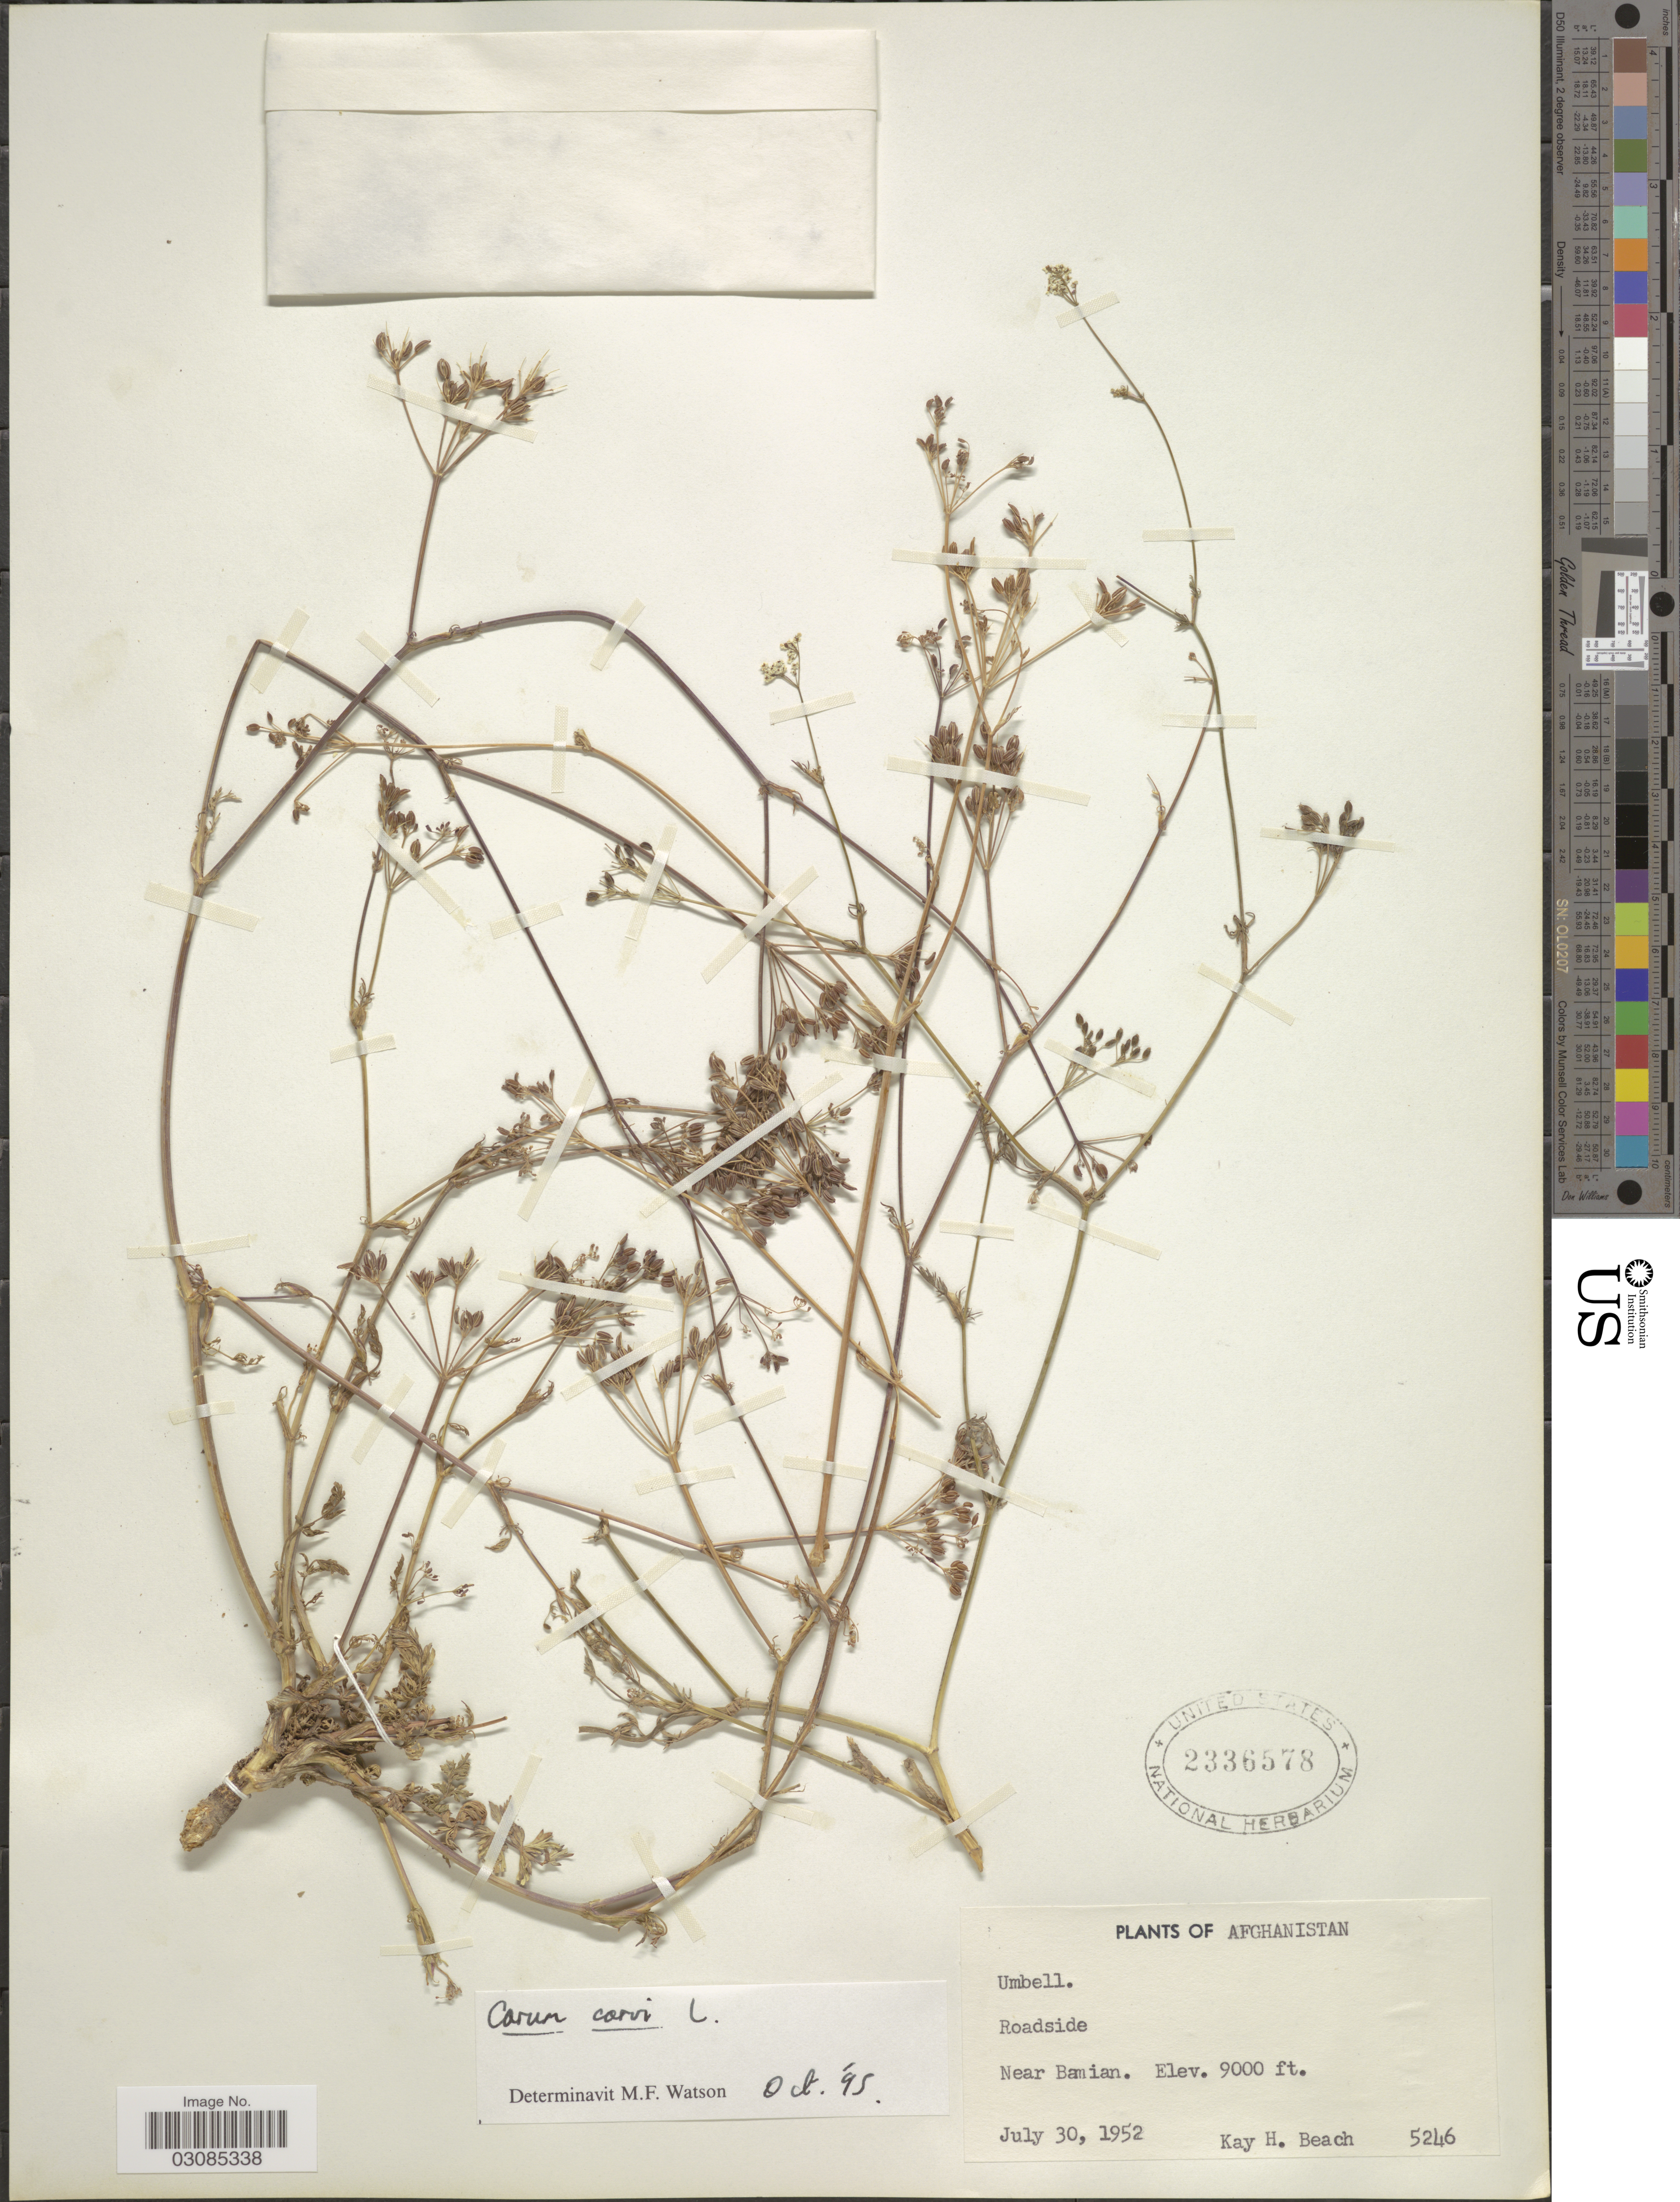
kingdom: Plantae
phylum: Tracheophyta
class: Magnoliopsida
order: Apiales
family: Apiaceae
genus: Carum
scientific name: Carum carvi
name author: L.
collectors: K. H. Beach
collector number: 5246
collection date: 1952-07-30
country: Afghanistan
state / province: Bamian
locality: Near Bamian.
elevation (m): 2743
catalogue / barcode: US 2336578